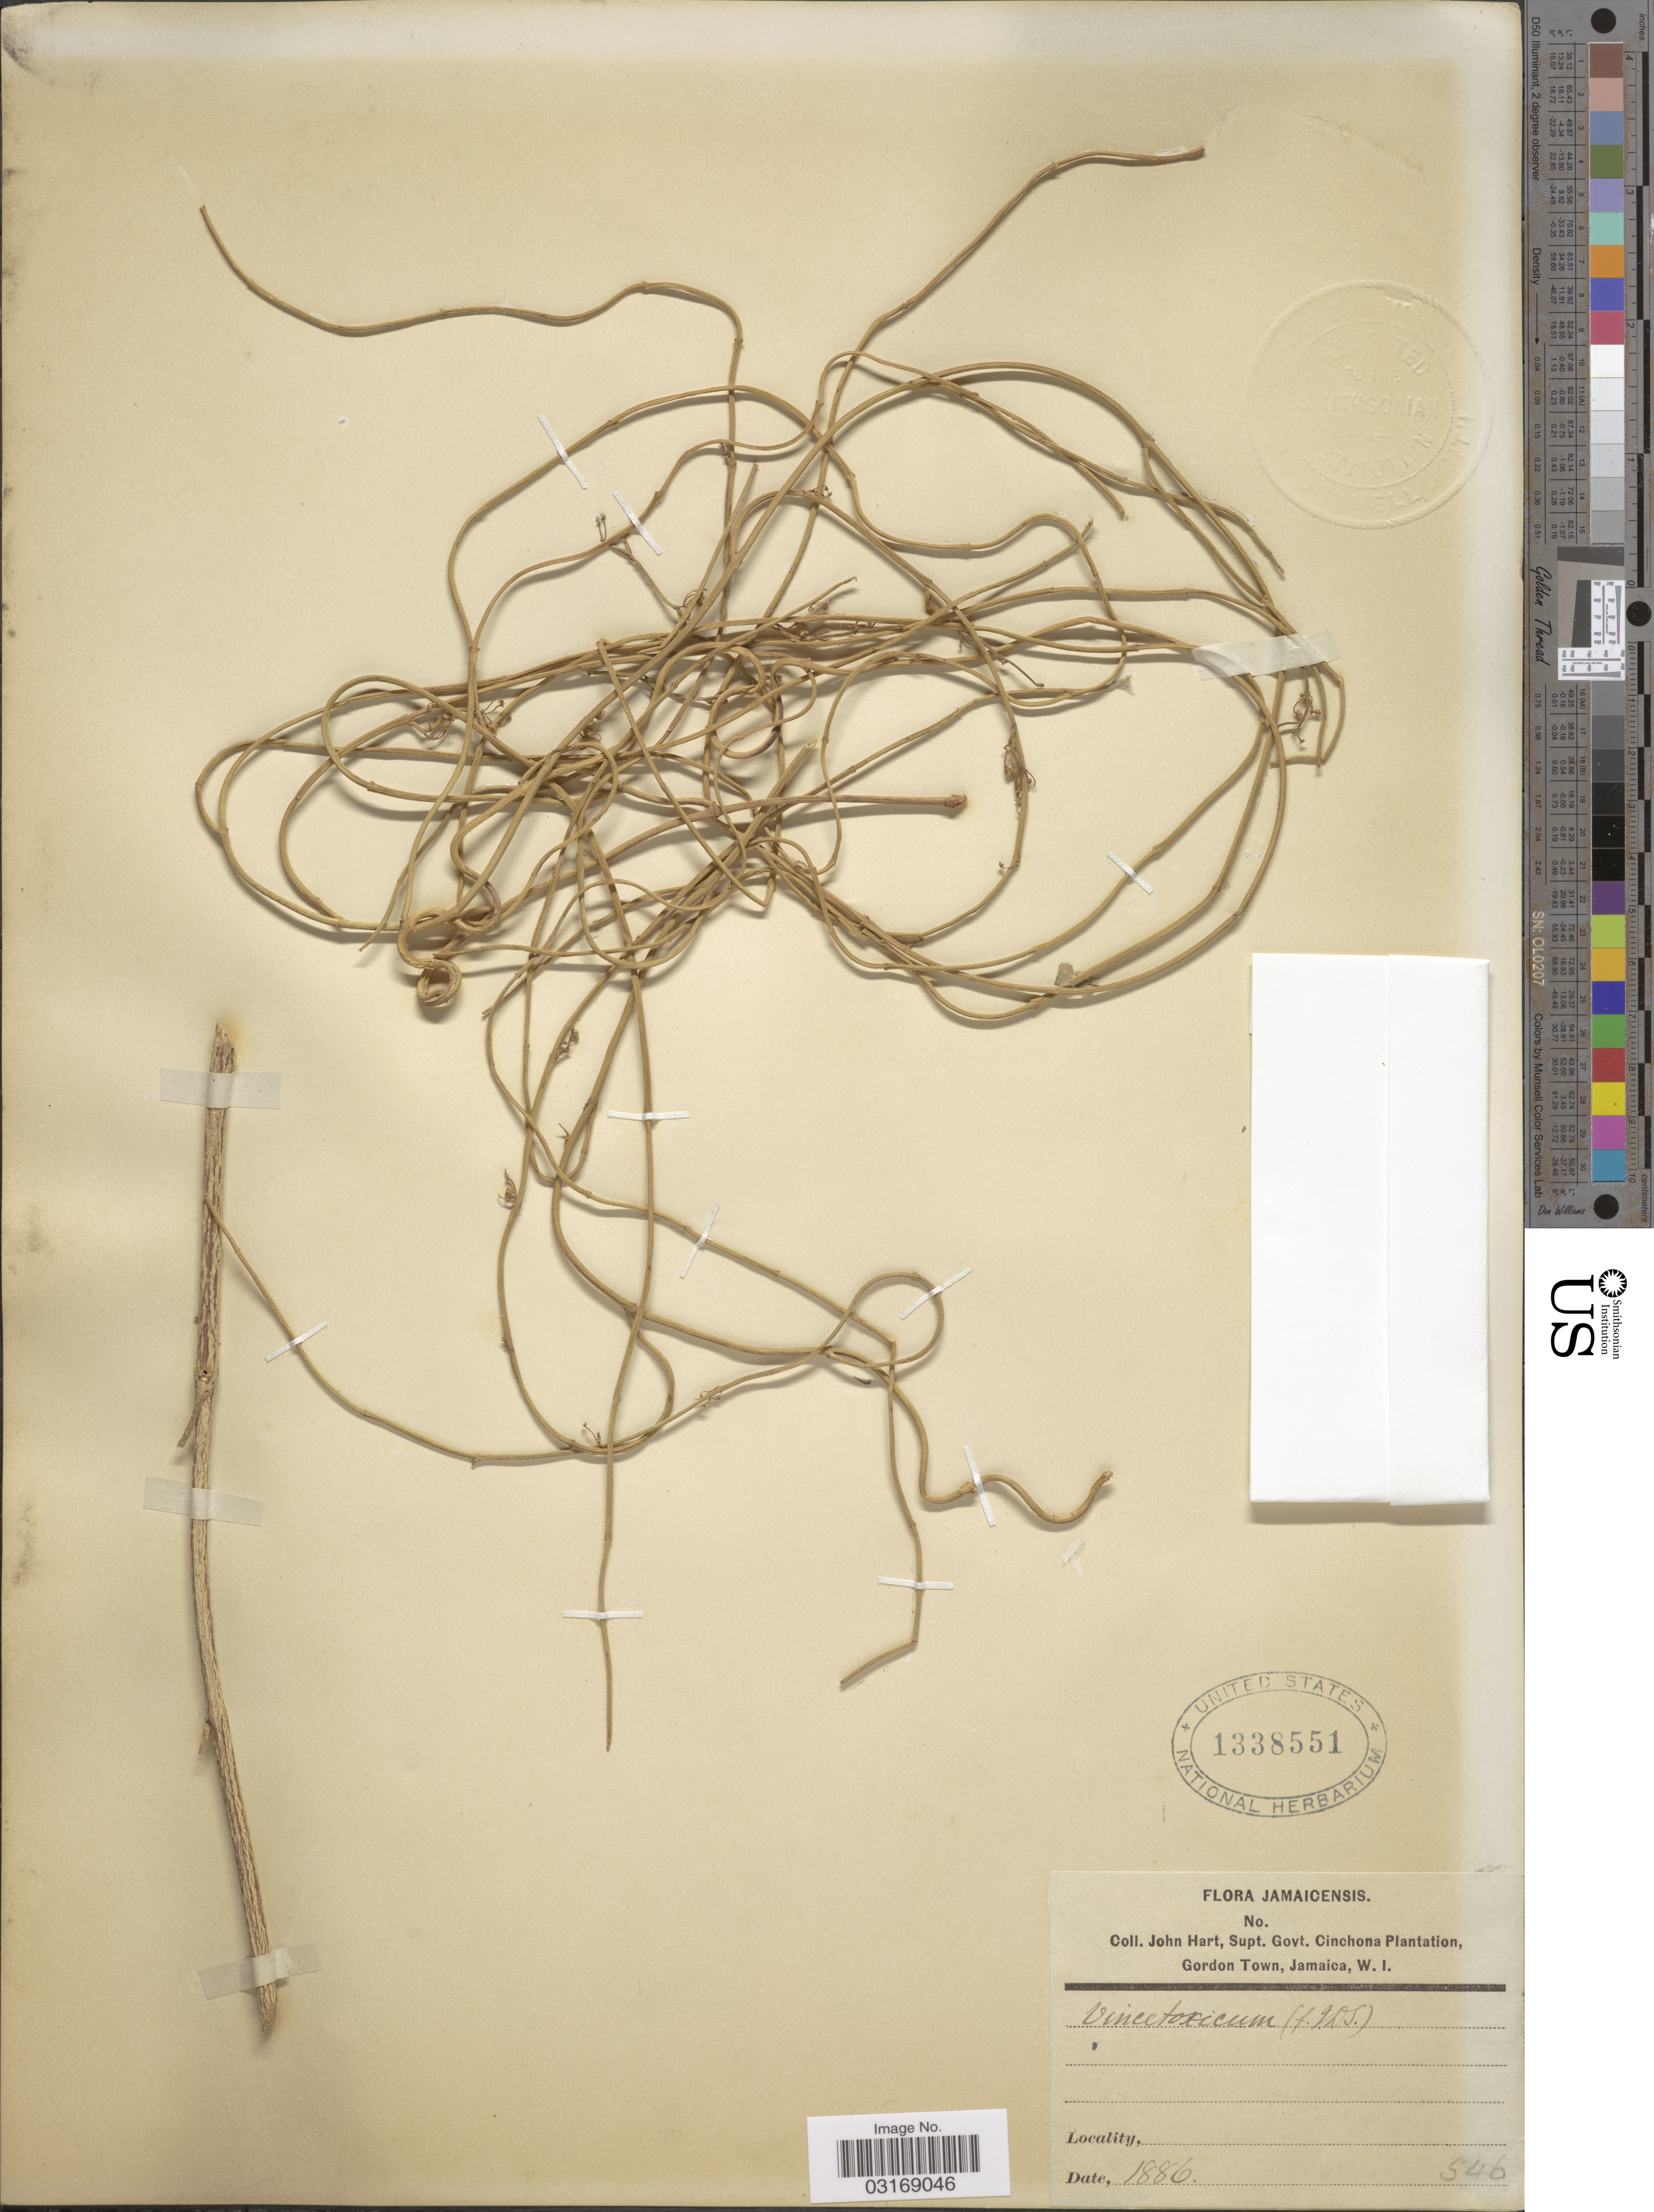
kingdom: Plantae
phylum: Tracheophyta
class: Magnoliopsida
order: Gentianales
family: Apocynaceae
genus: Gonolobus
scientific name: Gonolobus sp.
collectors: J. H. Hart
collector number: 546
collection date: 1886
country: Jamaica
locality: Cinchona Plantation, Gordon Town. [unsure placement]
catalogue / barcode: US 1338551